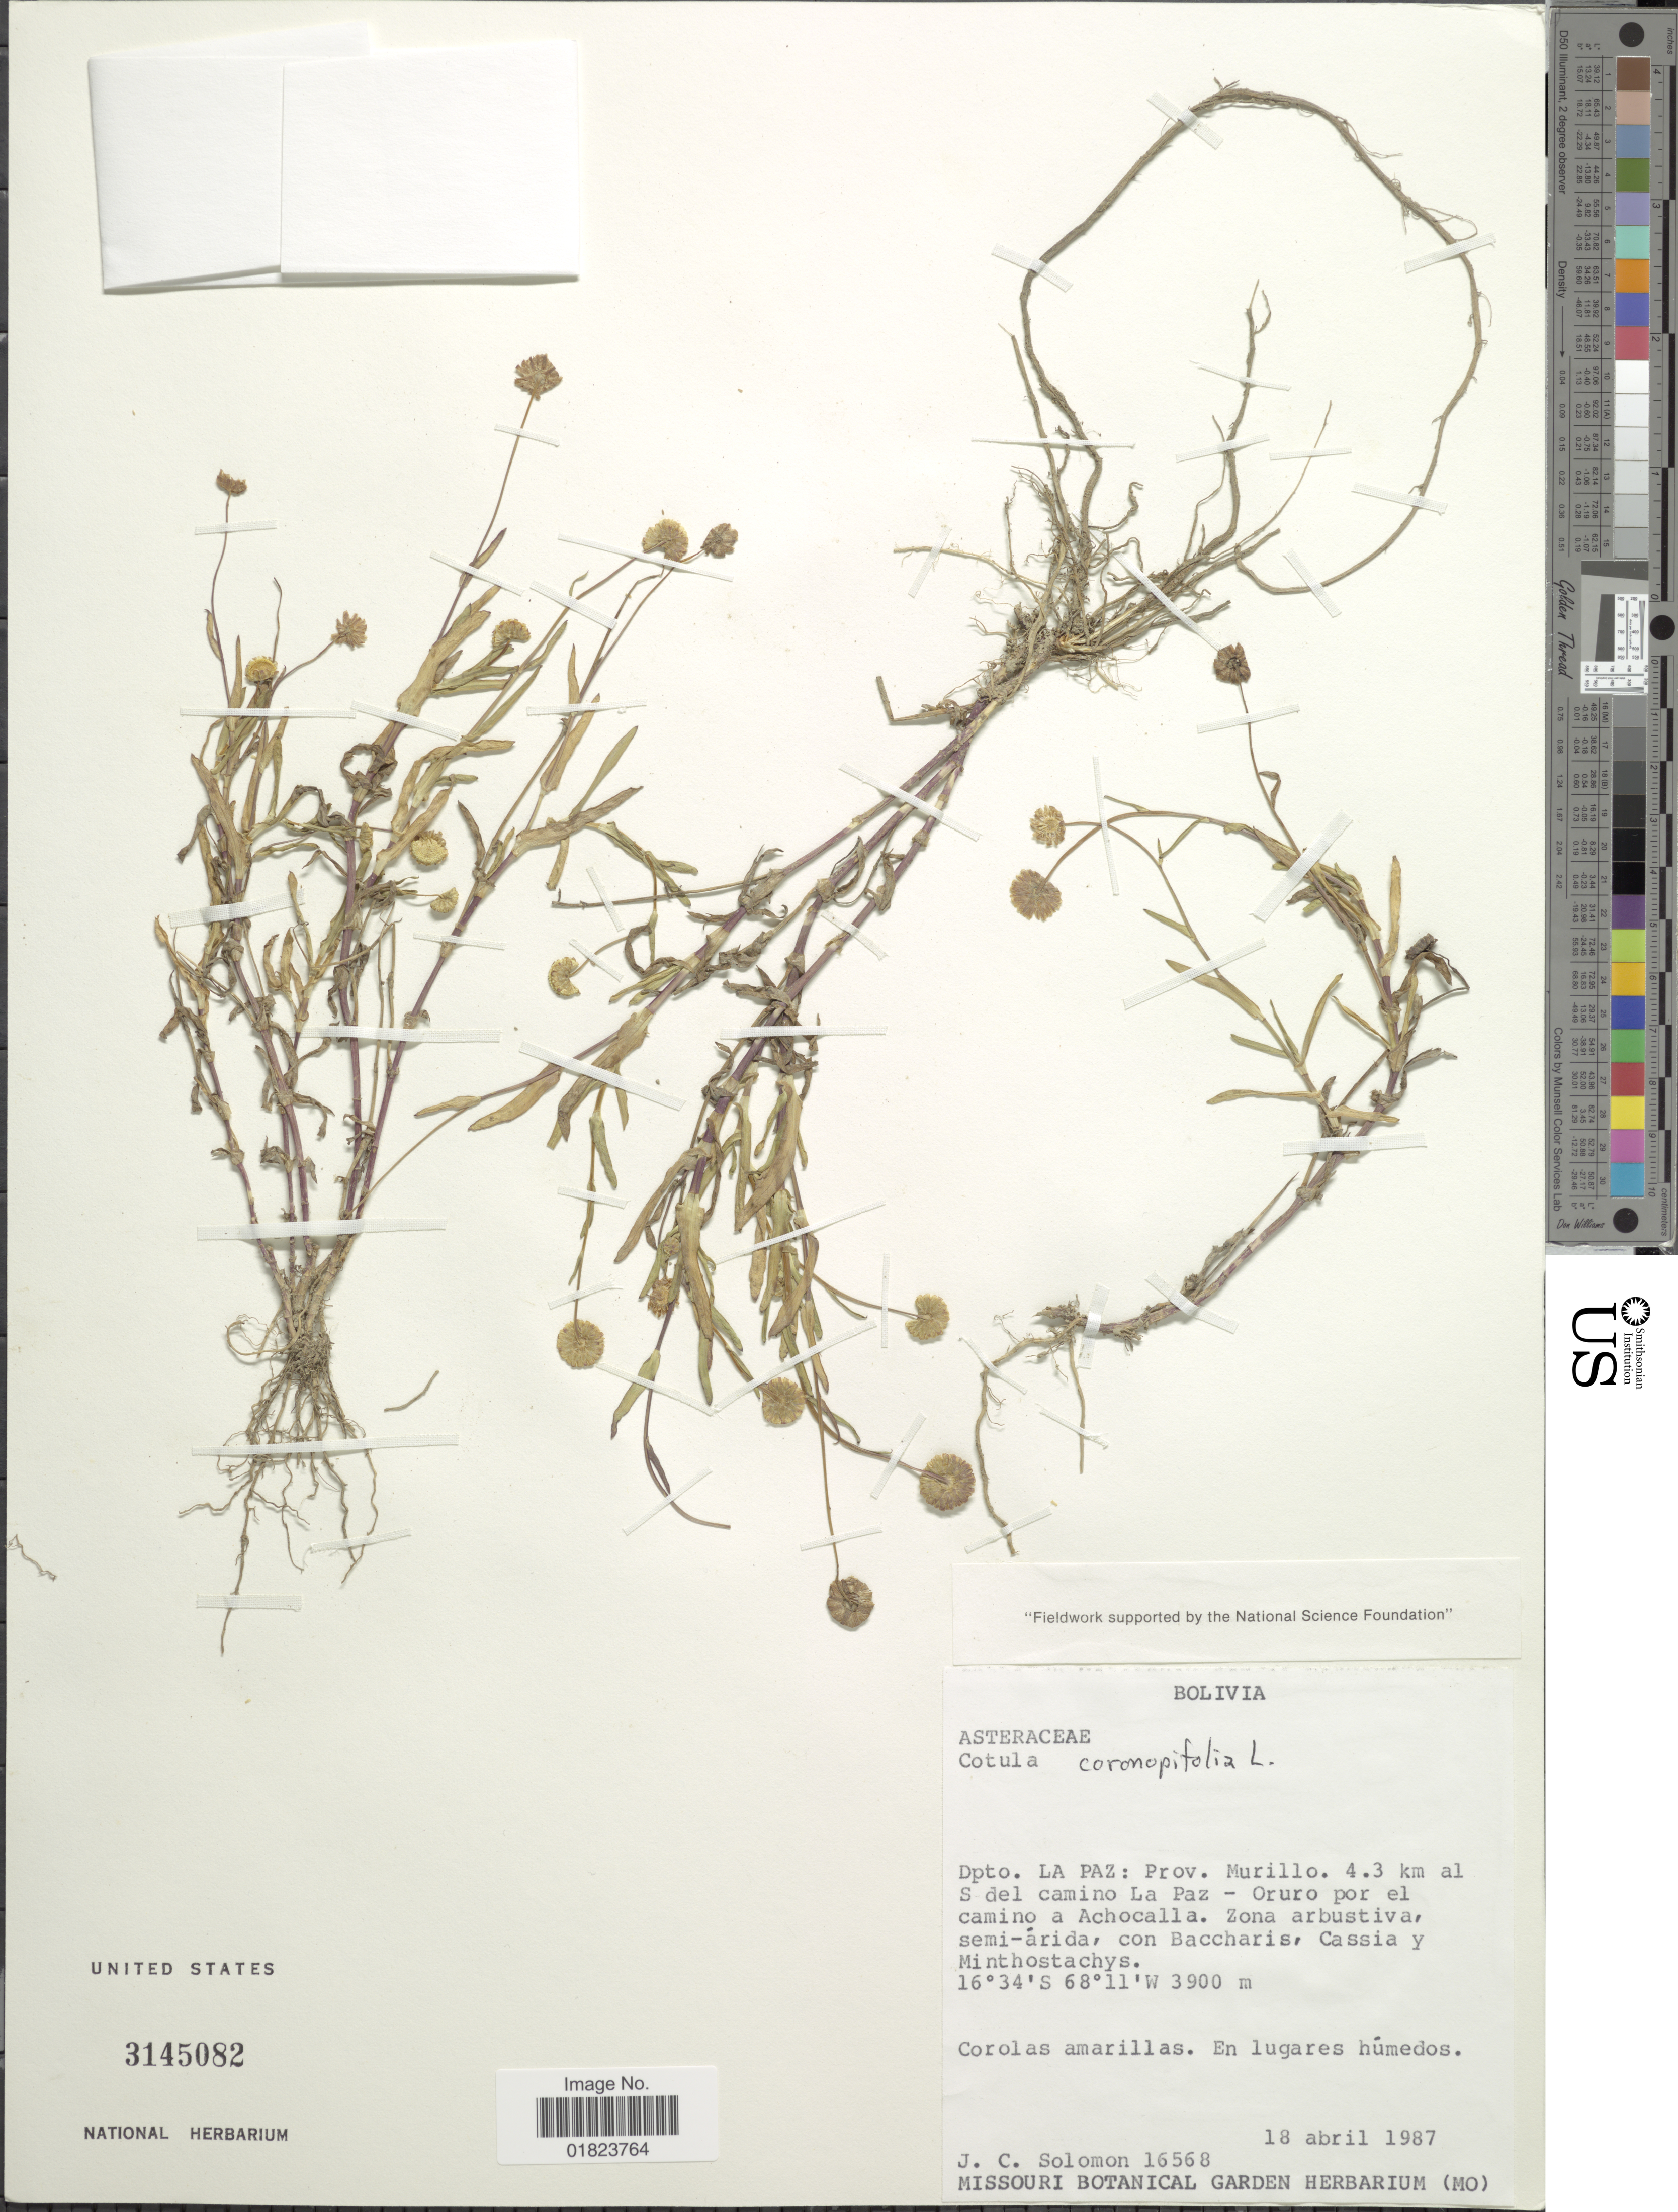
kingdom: Plantae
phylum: Tracheophyta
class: Magnoliopsida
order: Asterales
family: Asteraceae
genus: Cotula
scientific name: Cotula coronopifolia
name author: L.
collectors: J. C. Solomon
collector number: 16568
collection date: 1987-04-18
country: Bolivia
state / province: La Paz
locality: Dpto. La Paz: Prov. Murillo. 4.3 km al S del camino La Paz - Oruro por el camino a Achocalla.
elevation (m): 3900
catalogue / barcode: US 3145082